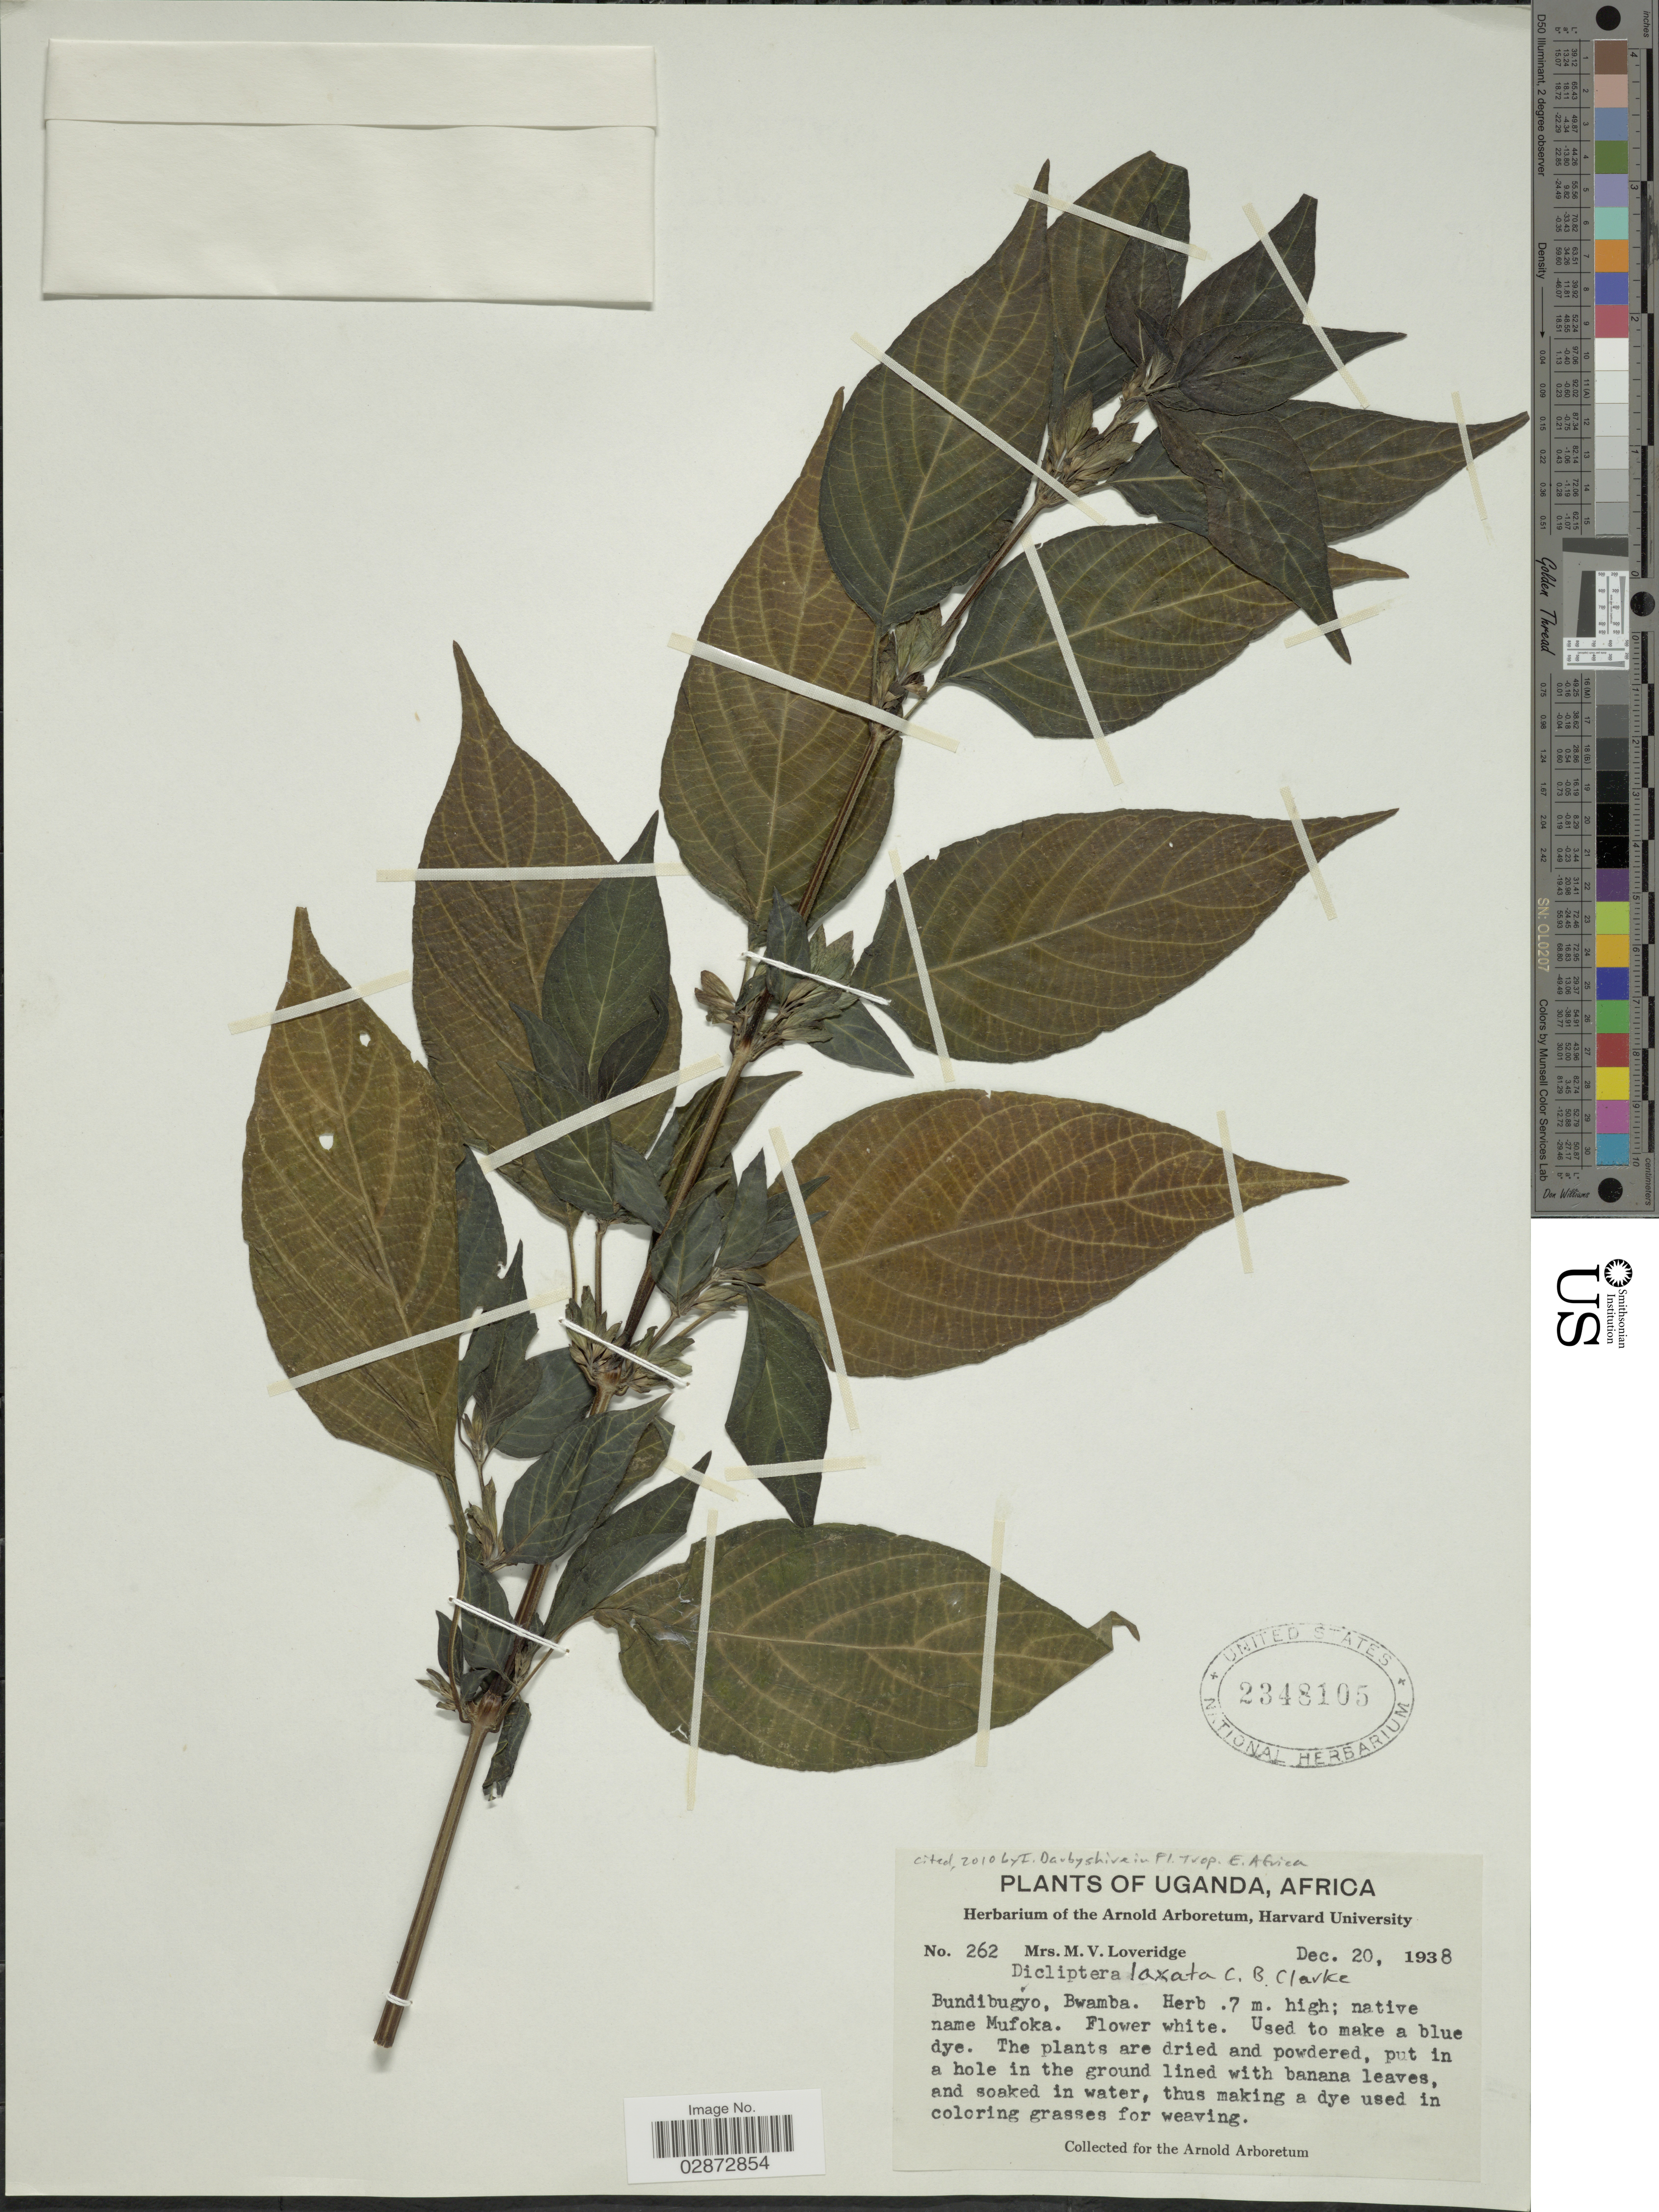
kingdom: Plantae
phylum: Tracheophyta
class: Magnoliopsida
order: Lamiales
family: Acanthaceae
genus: Dicliptera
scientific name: Dicliptera laxata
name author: C.B. Clarke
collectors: M. Loveridge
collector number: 262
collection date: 1938-12-20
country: Uganda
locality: Bundibugyo, Bwamba.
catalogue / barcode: US 2348105